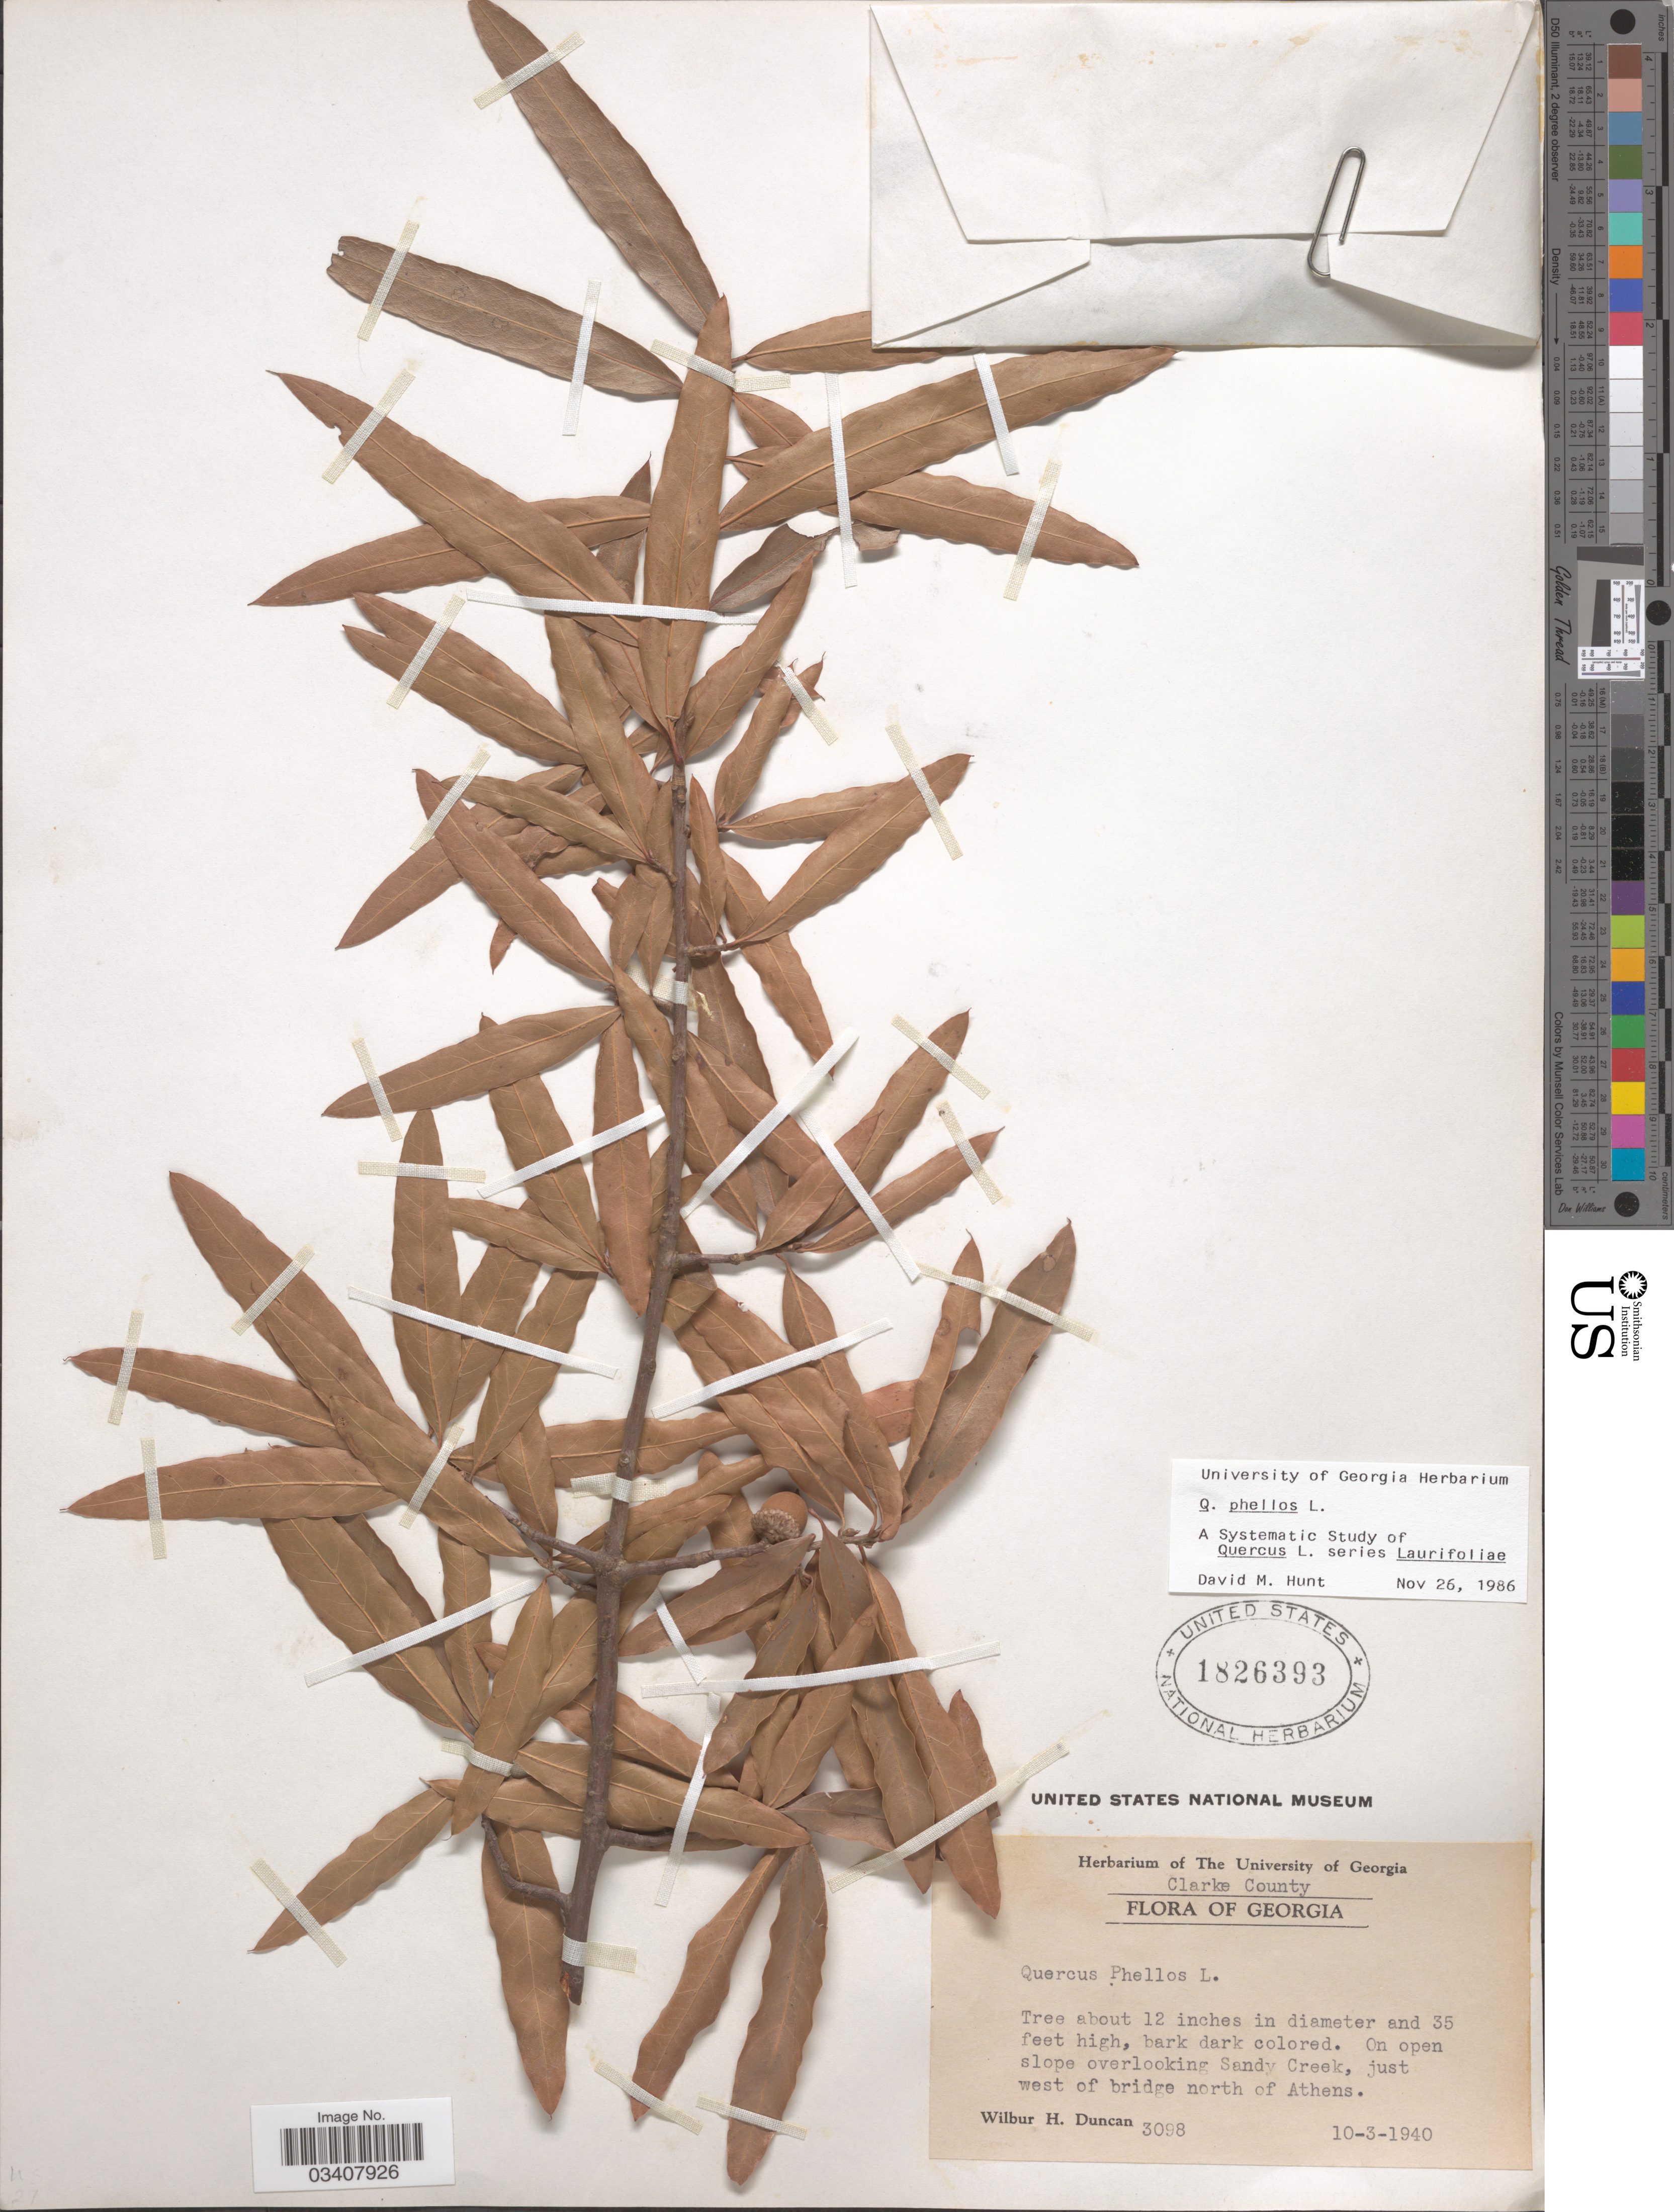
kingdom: Plantae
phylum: Tracheophyta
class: Magnoliopsida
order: Fagales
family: Fagaceae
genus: Quercus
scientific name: Quercus phellos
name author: L.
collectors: W. H. Duncan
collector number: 3098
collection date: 1940-10-03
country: United States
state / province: Georgia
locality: Clarke County. On open slope overlooking Sandy Creek, just west of bridge north of Athens.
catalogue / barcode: US 1826393